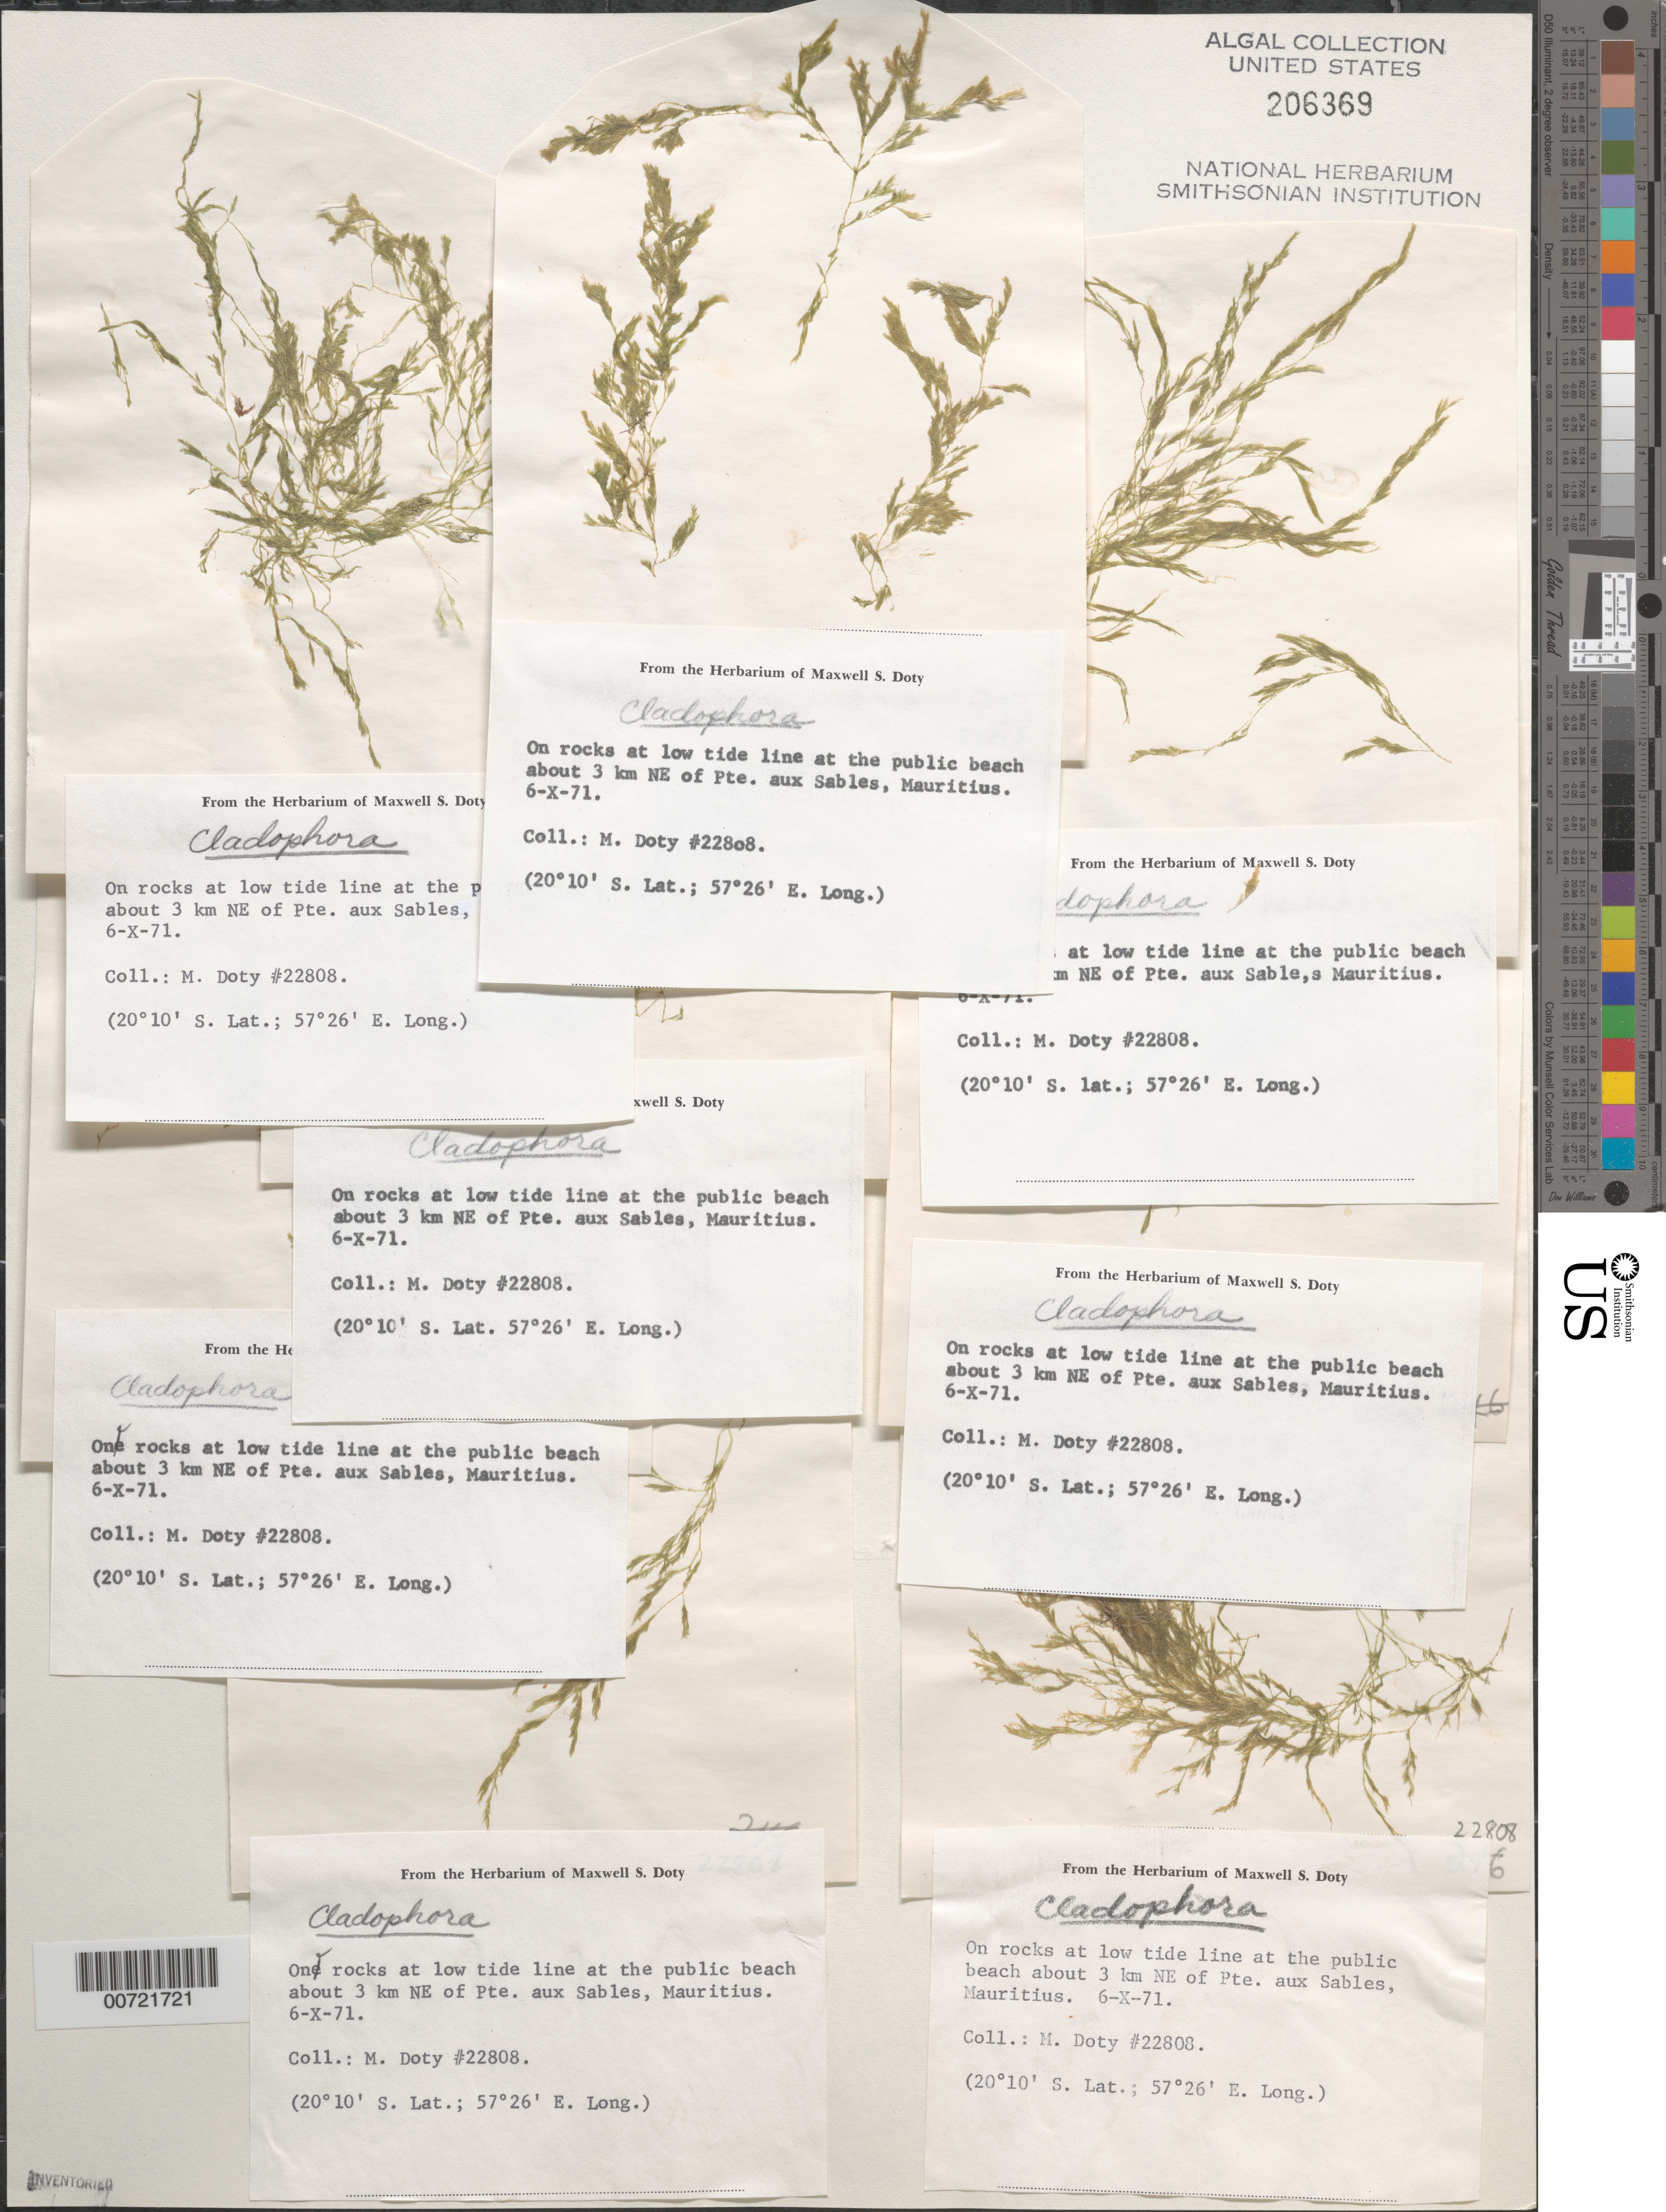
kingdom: Plantae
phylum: Chlorophyta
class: Ulvophyceae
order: Cladophorales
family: Cladophoraceae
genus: Cladophora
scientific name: Cladophora sp.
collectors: M. S. Doty et al.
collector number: MSD 22808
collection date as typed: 06 Oct 1971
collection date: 1971-10-06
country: Mauritius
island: Mauritius Island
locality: Ca. 3 km northeast of Pointe aux Sables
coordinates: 20 10' S. Lat., 57 26' E. Long.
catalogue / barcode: US 206369